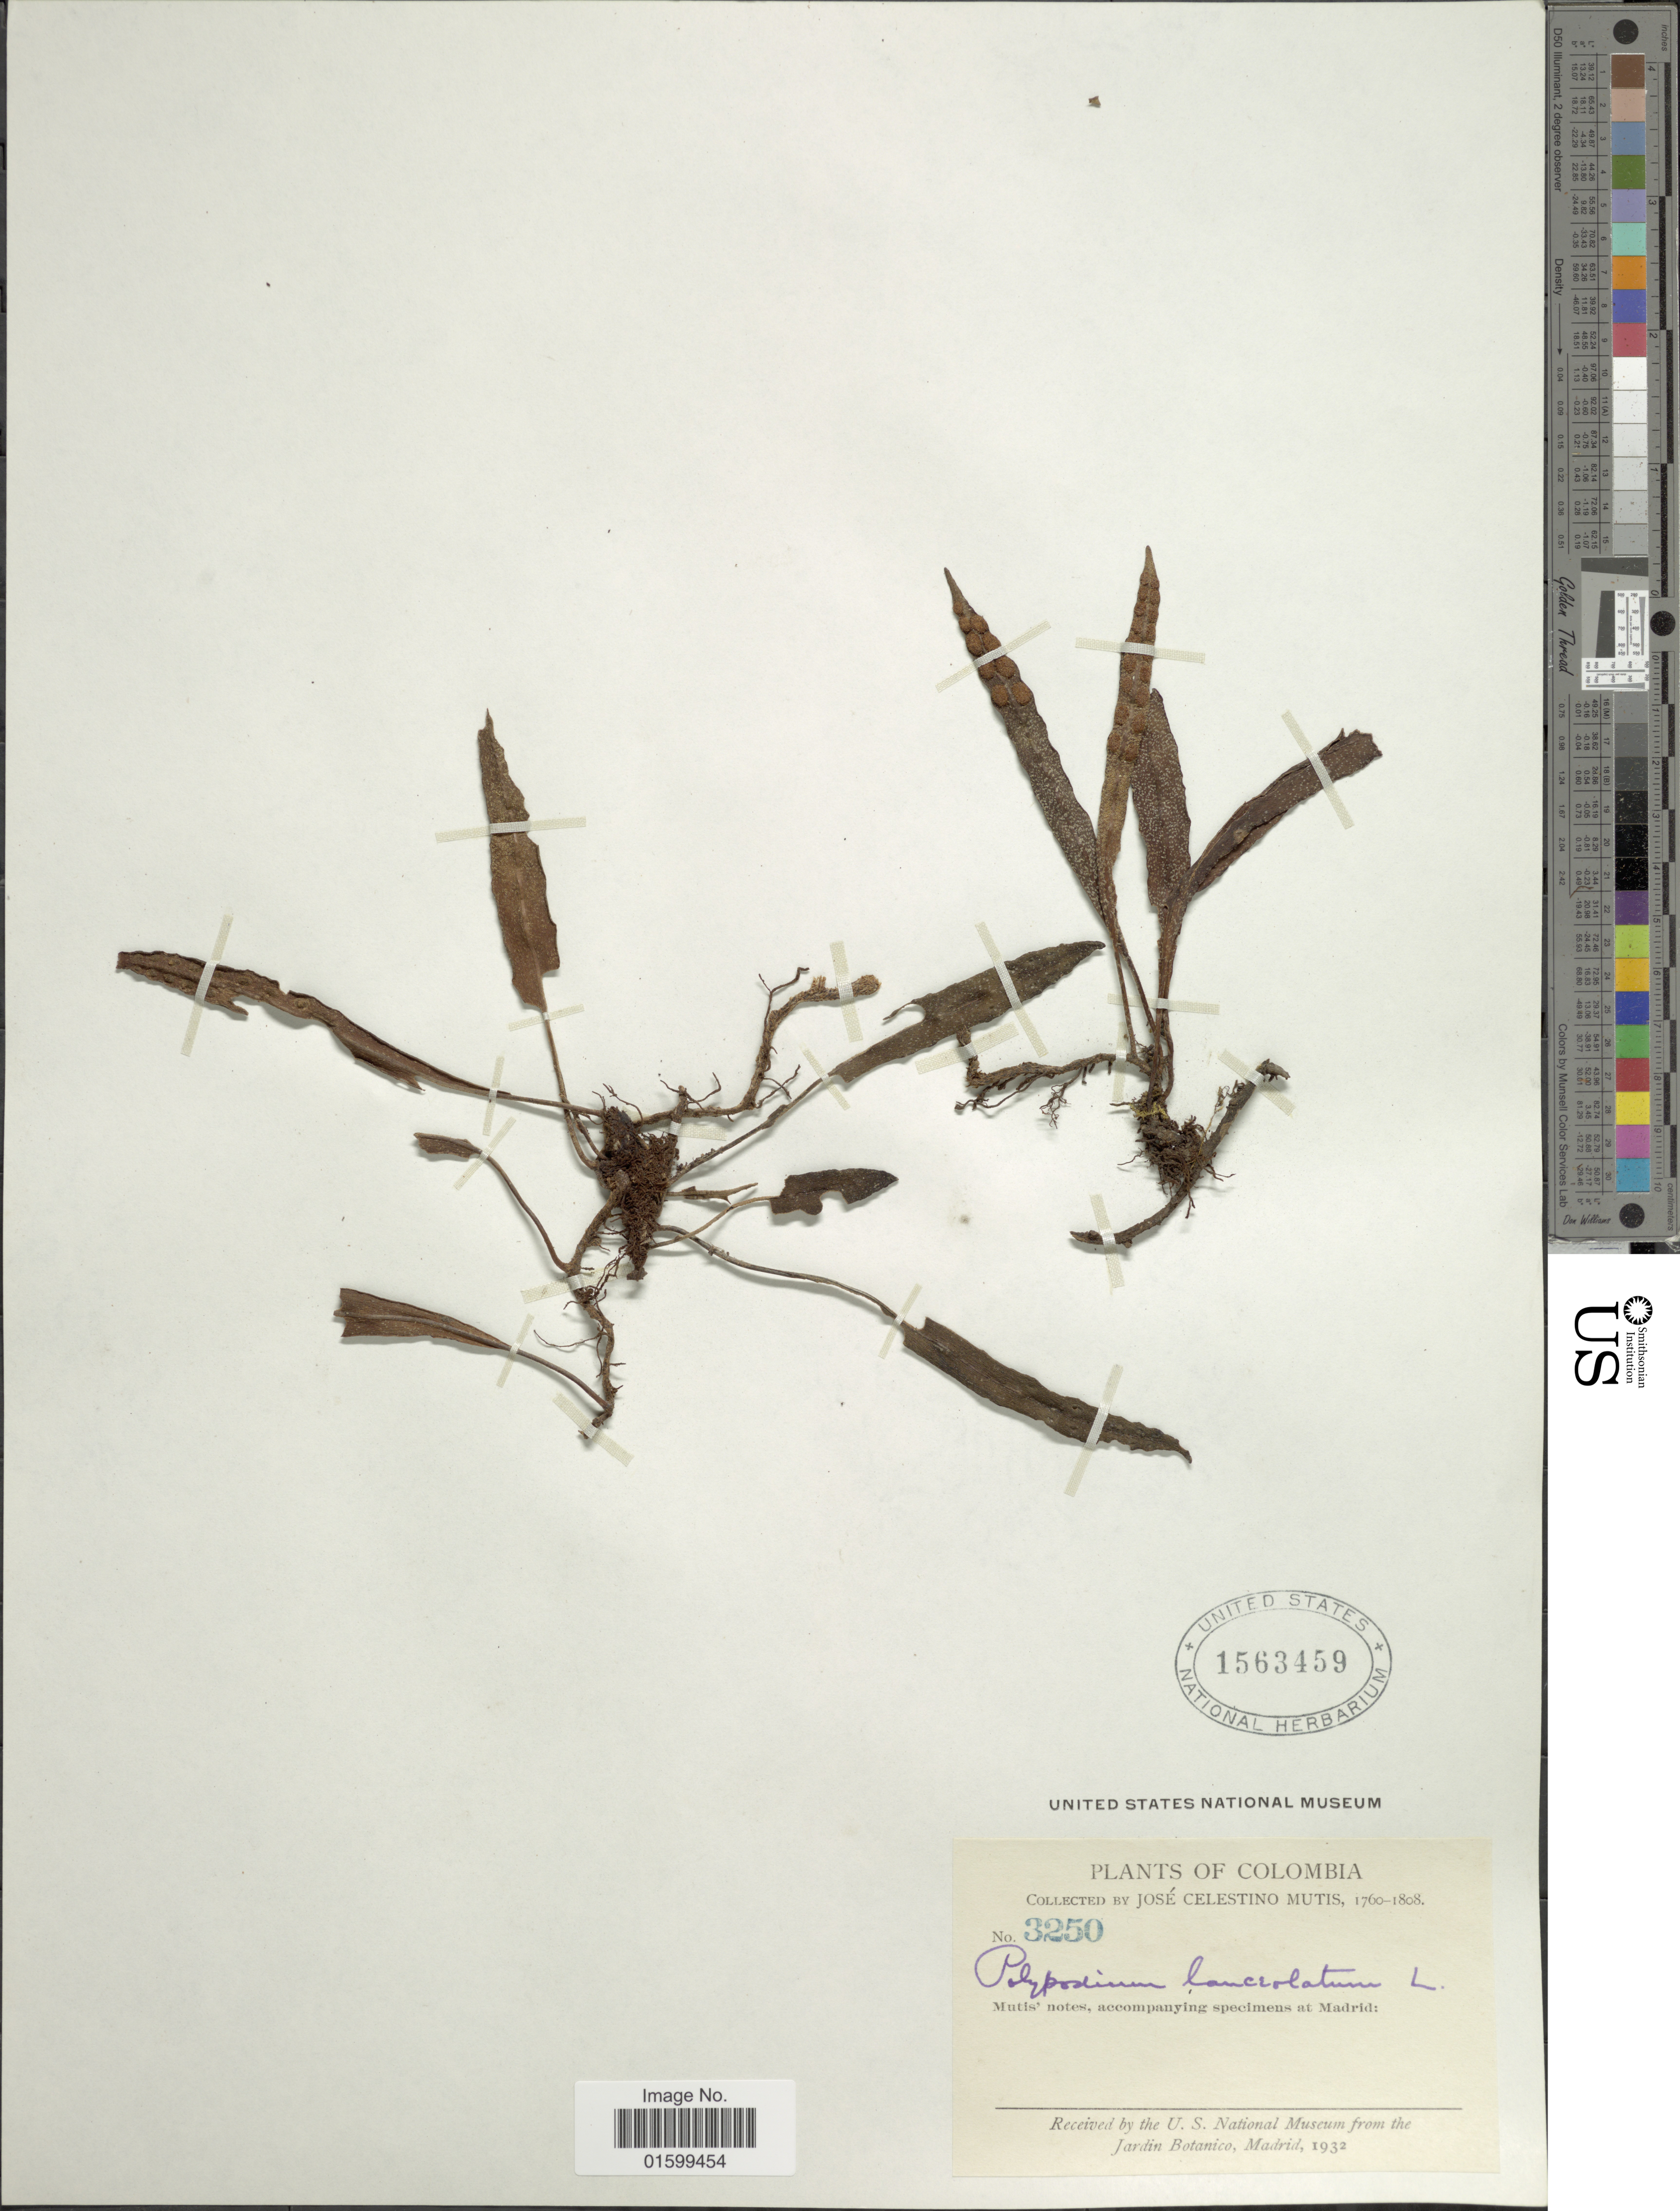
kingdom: Plantae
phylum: Tracheophyta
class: Polypodiopsida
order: Polypodiales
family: Polypodiaceae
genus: Pleopeltis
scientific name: Pleopeltis macrocarpa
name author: (Bory ex Willd.) Kaulf.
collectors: J. C. B. Mutis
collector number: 3250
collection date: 1760/1808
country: Colombia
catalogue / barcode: US 1563459